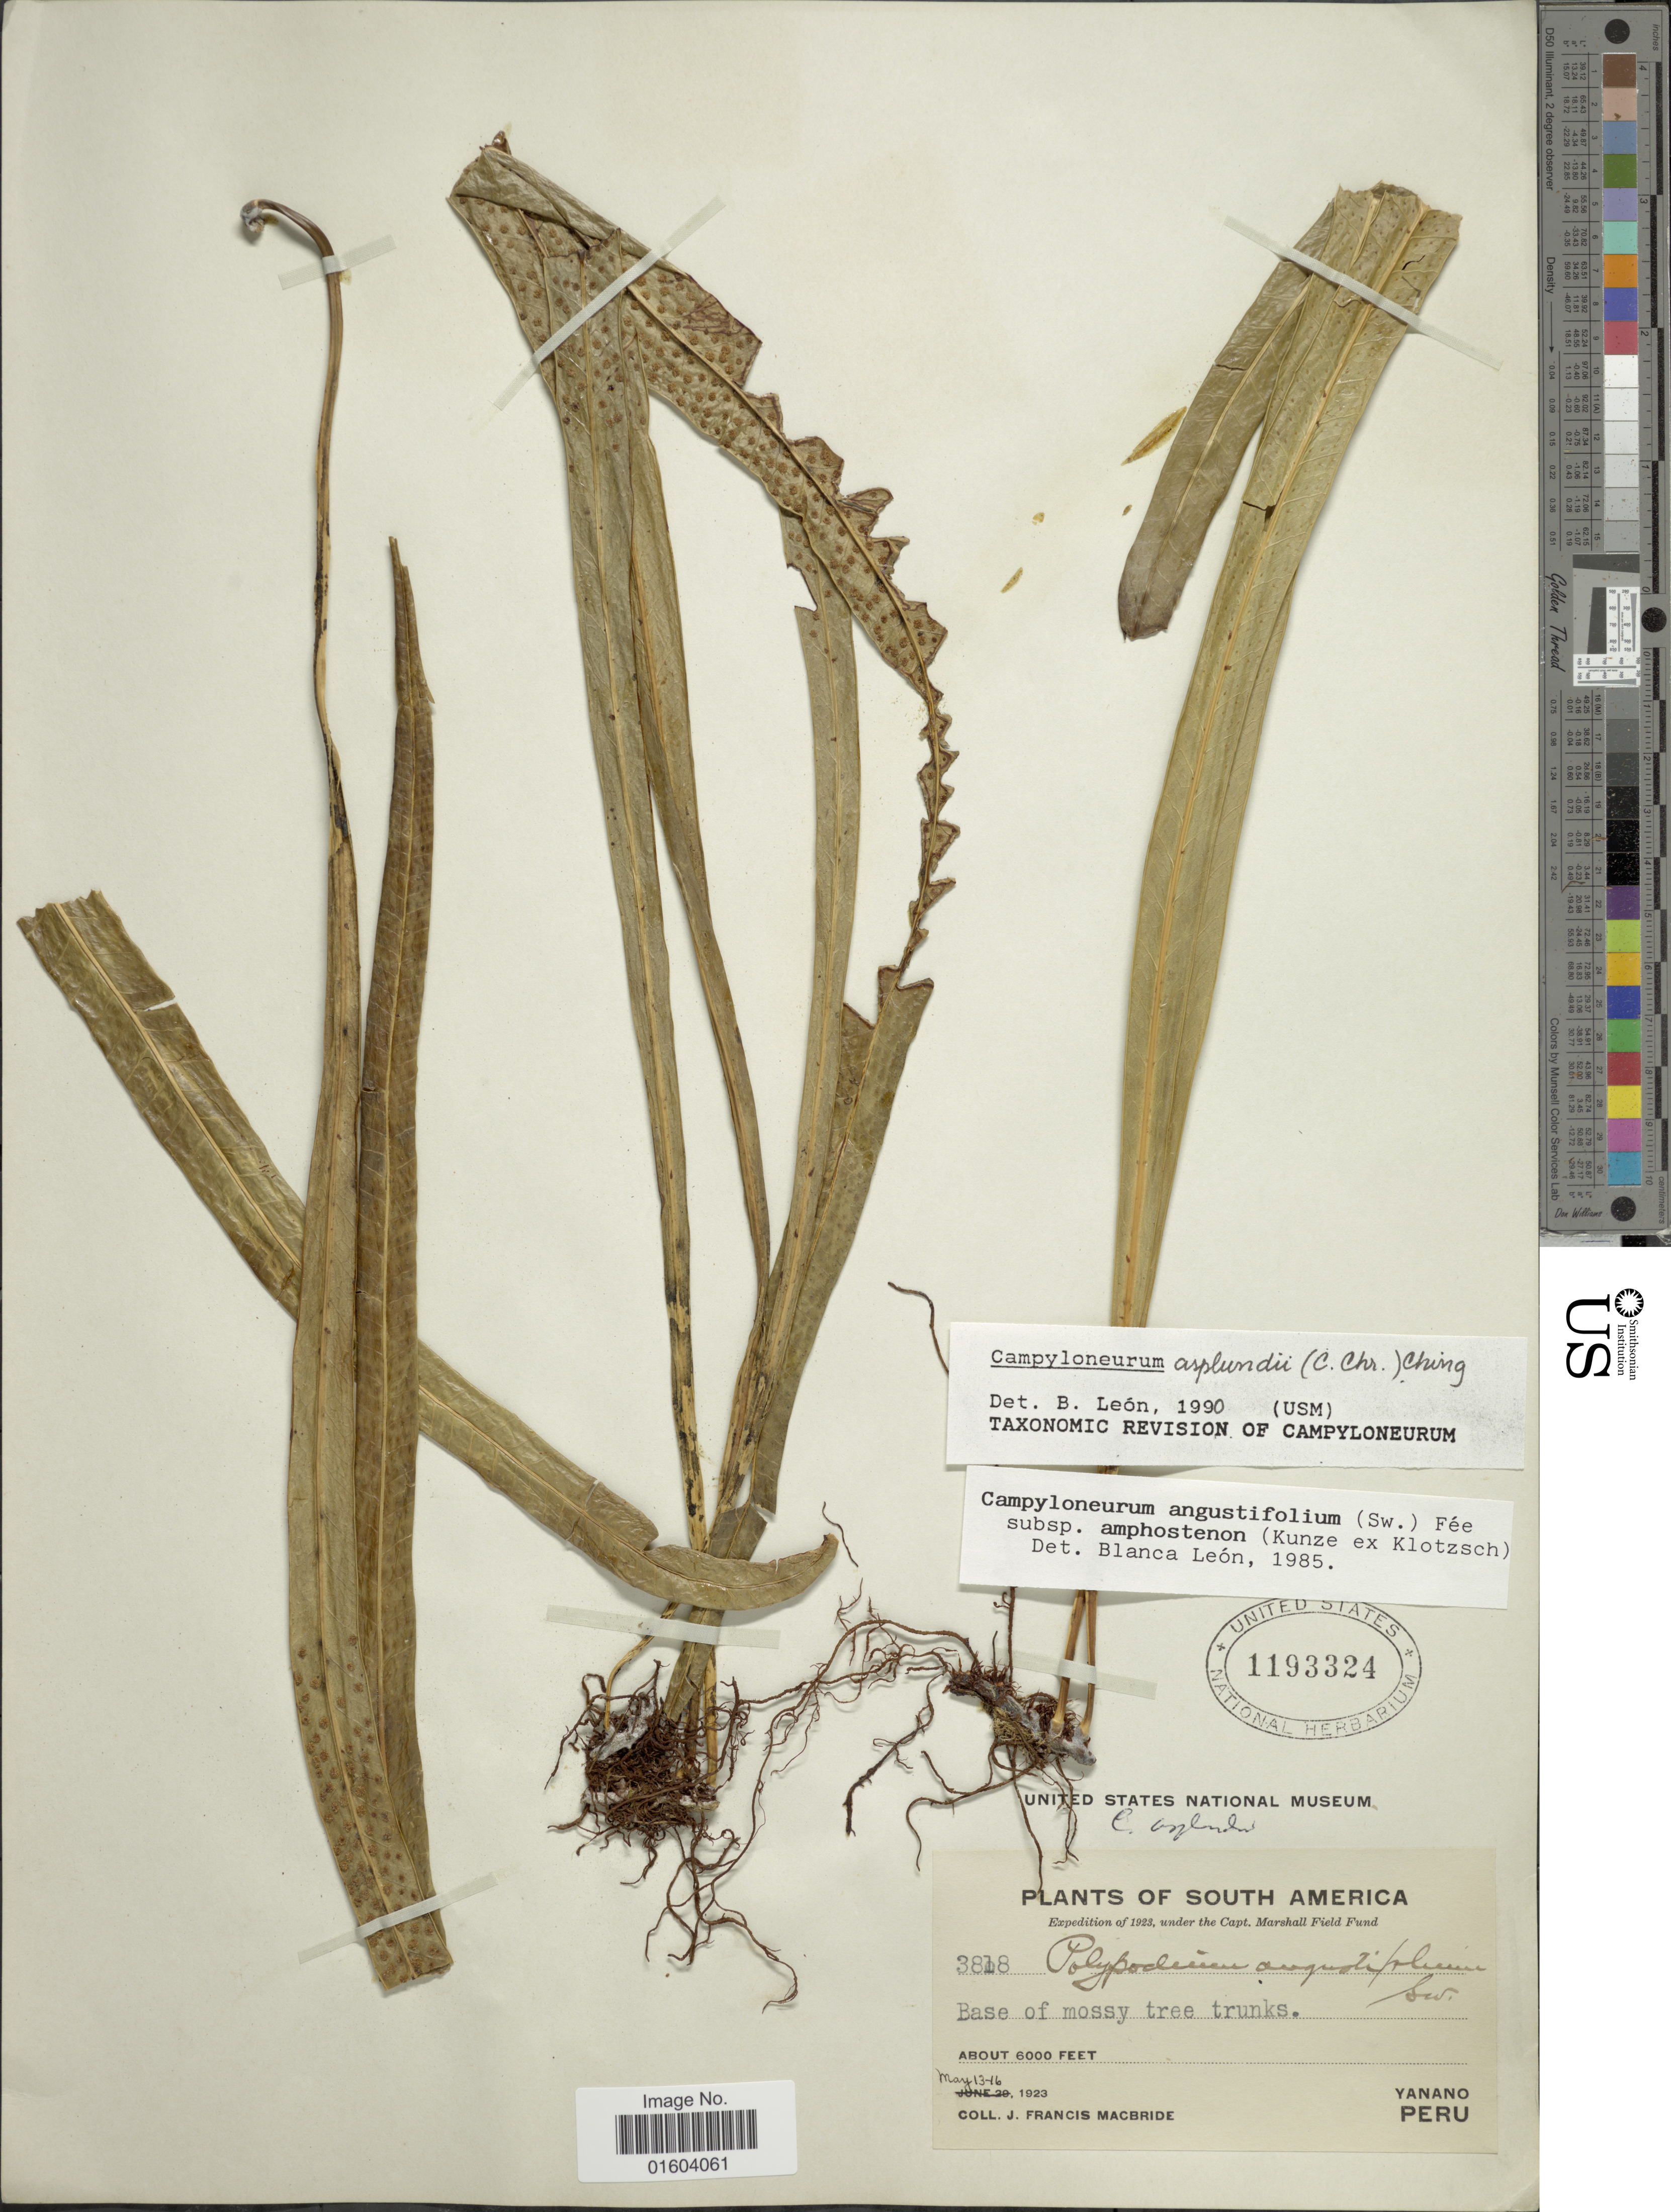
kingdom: Plantae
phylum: Tracheophyta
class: Polypodiopsida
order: Polypodiales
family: Polypodiaceae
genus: Campyloneurum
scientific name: Campyloneurum asplundii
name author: (C. Chr.) Ching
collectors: J. F. Macbride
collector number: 3818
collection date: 1923-05-13/1923-05-16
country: Peru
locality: South America. Yanano, Peru.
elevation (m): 1829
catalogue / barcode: US 1193324